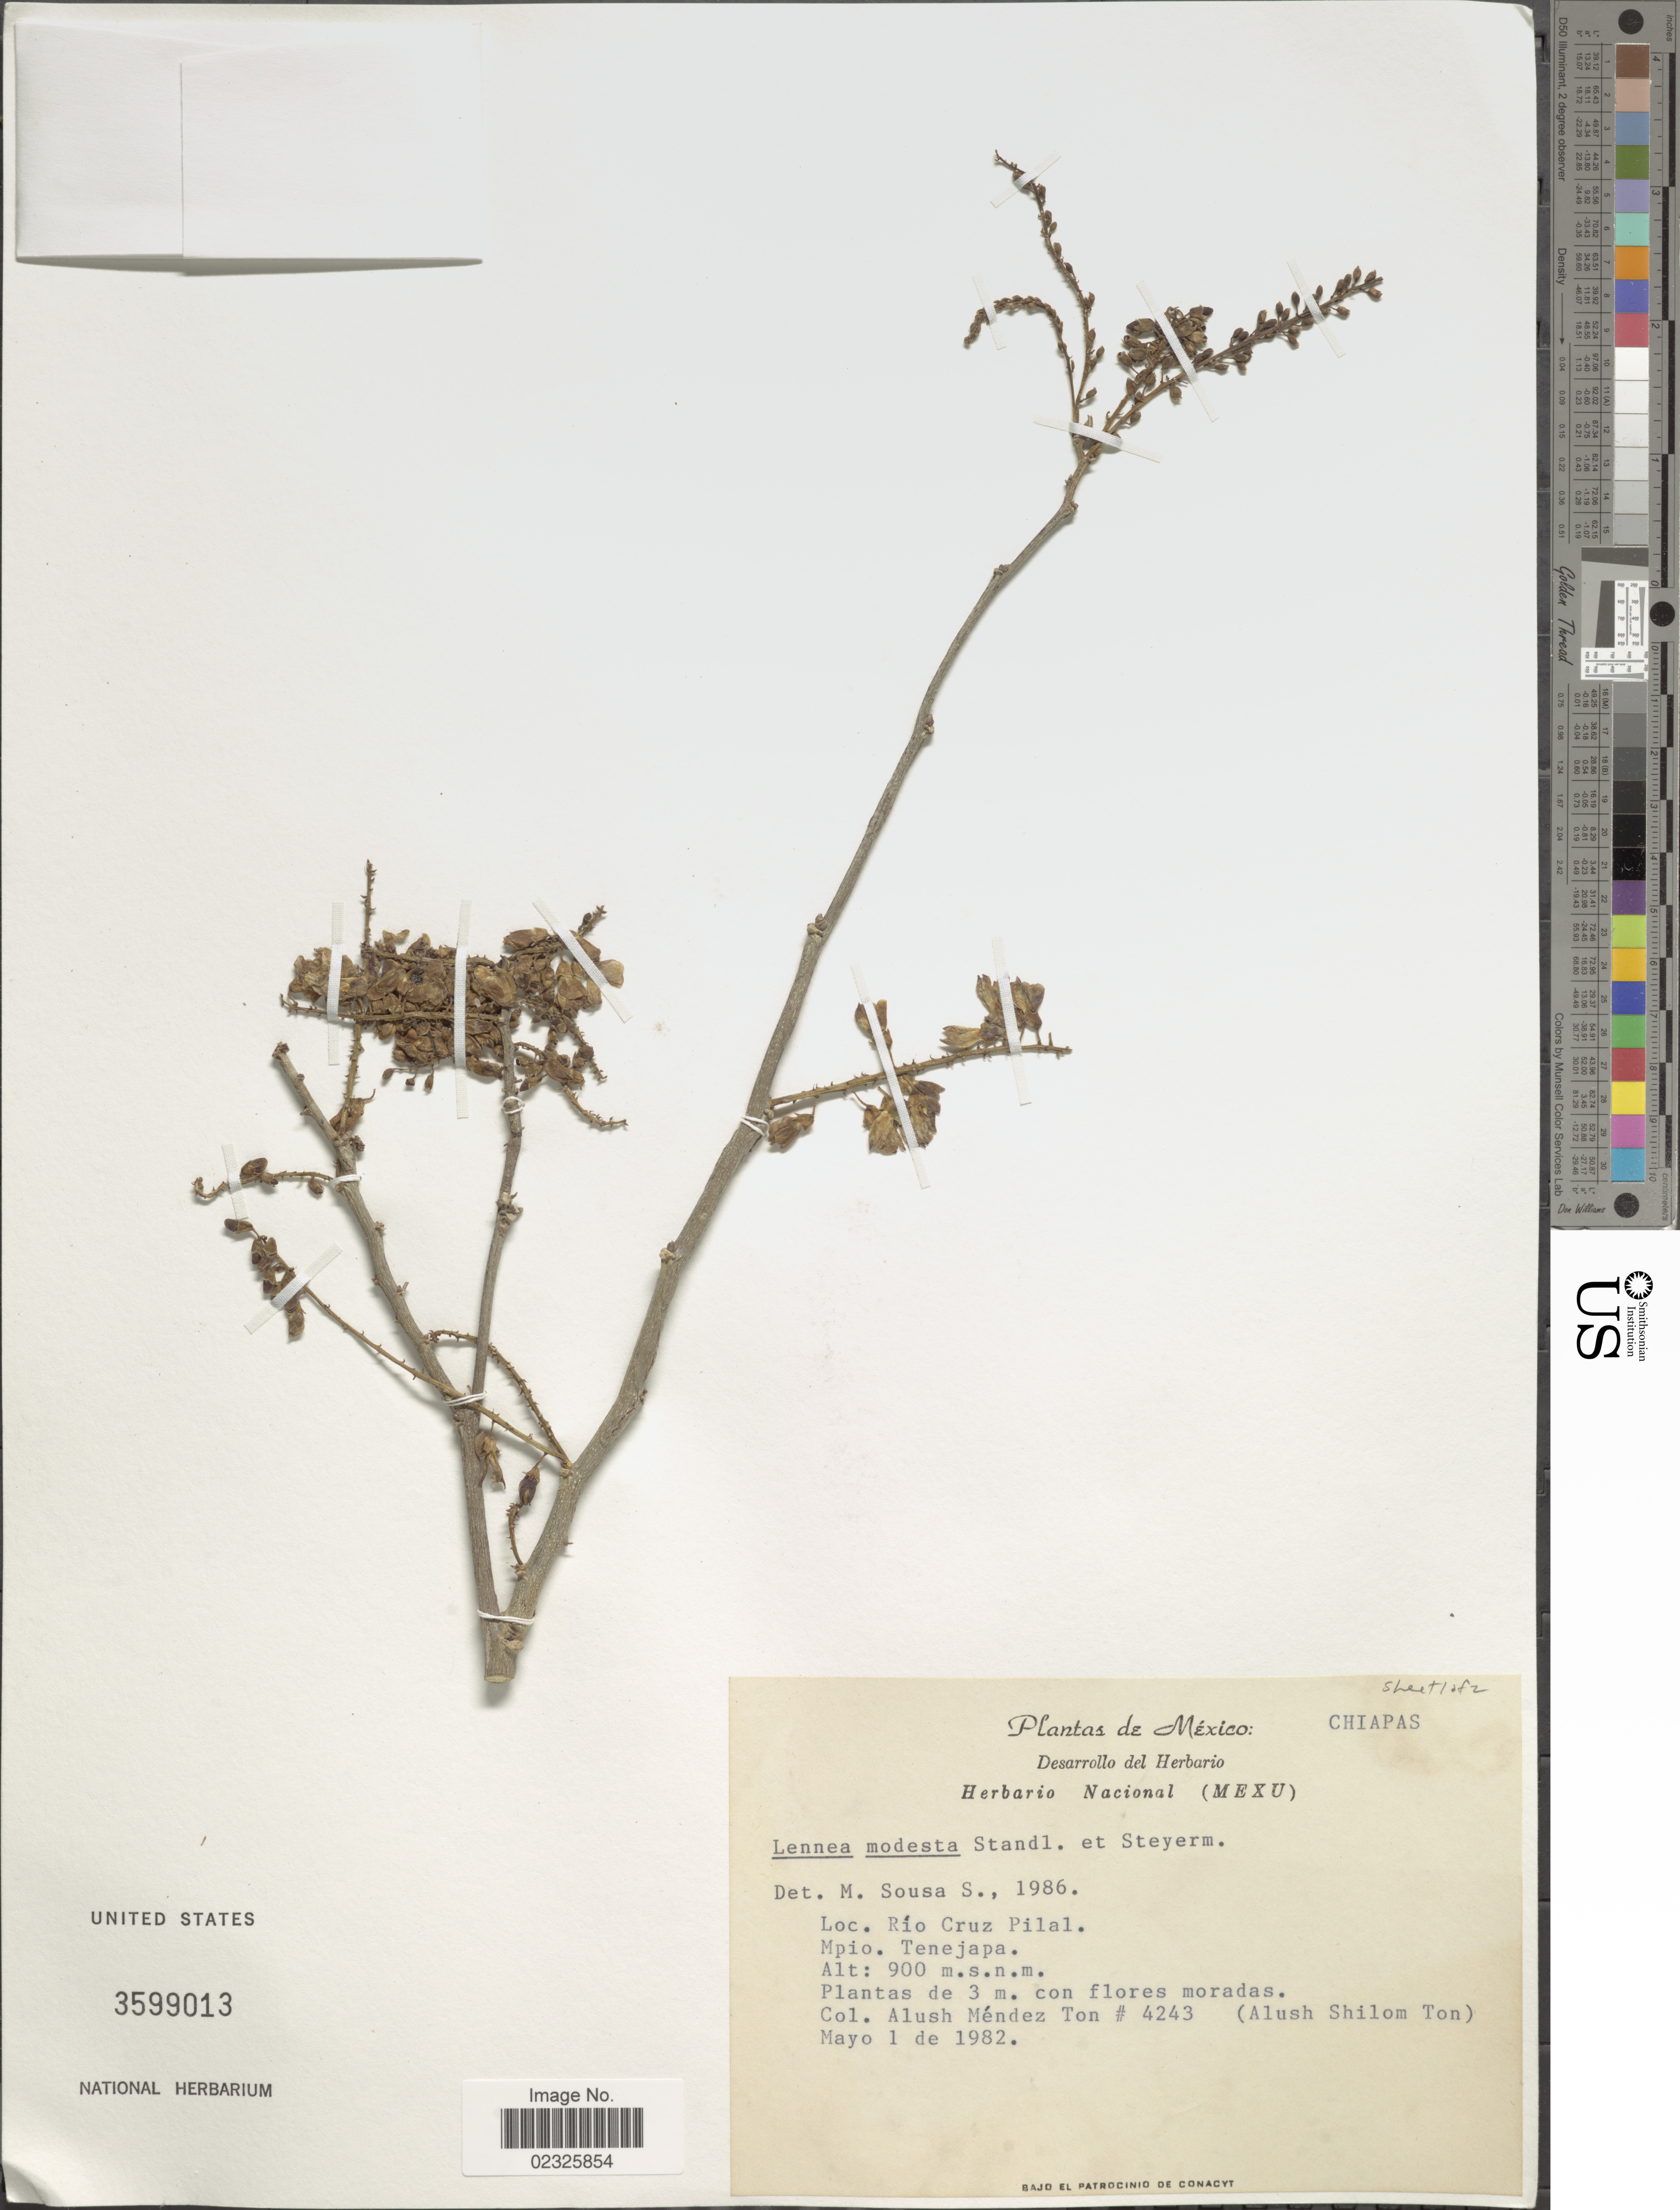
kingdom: Plantae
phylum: Tracheophyta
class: Magnoliopsida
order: Fabales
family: Fabaceae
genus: Lennea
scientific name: Lennea modesta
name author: (Standl. & Steyerm.) Standl. & Steyerm.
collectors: A. M. Ton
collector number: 4243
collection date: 1982-05-01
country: Mexico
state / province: Chiapas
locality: Rio Cruz Pilal, Mpio. Tenejapa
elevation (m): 900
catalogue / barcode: US 3599013